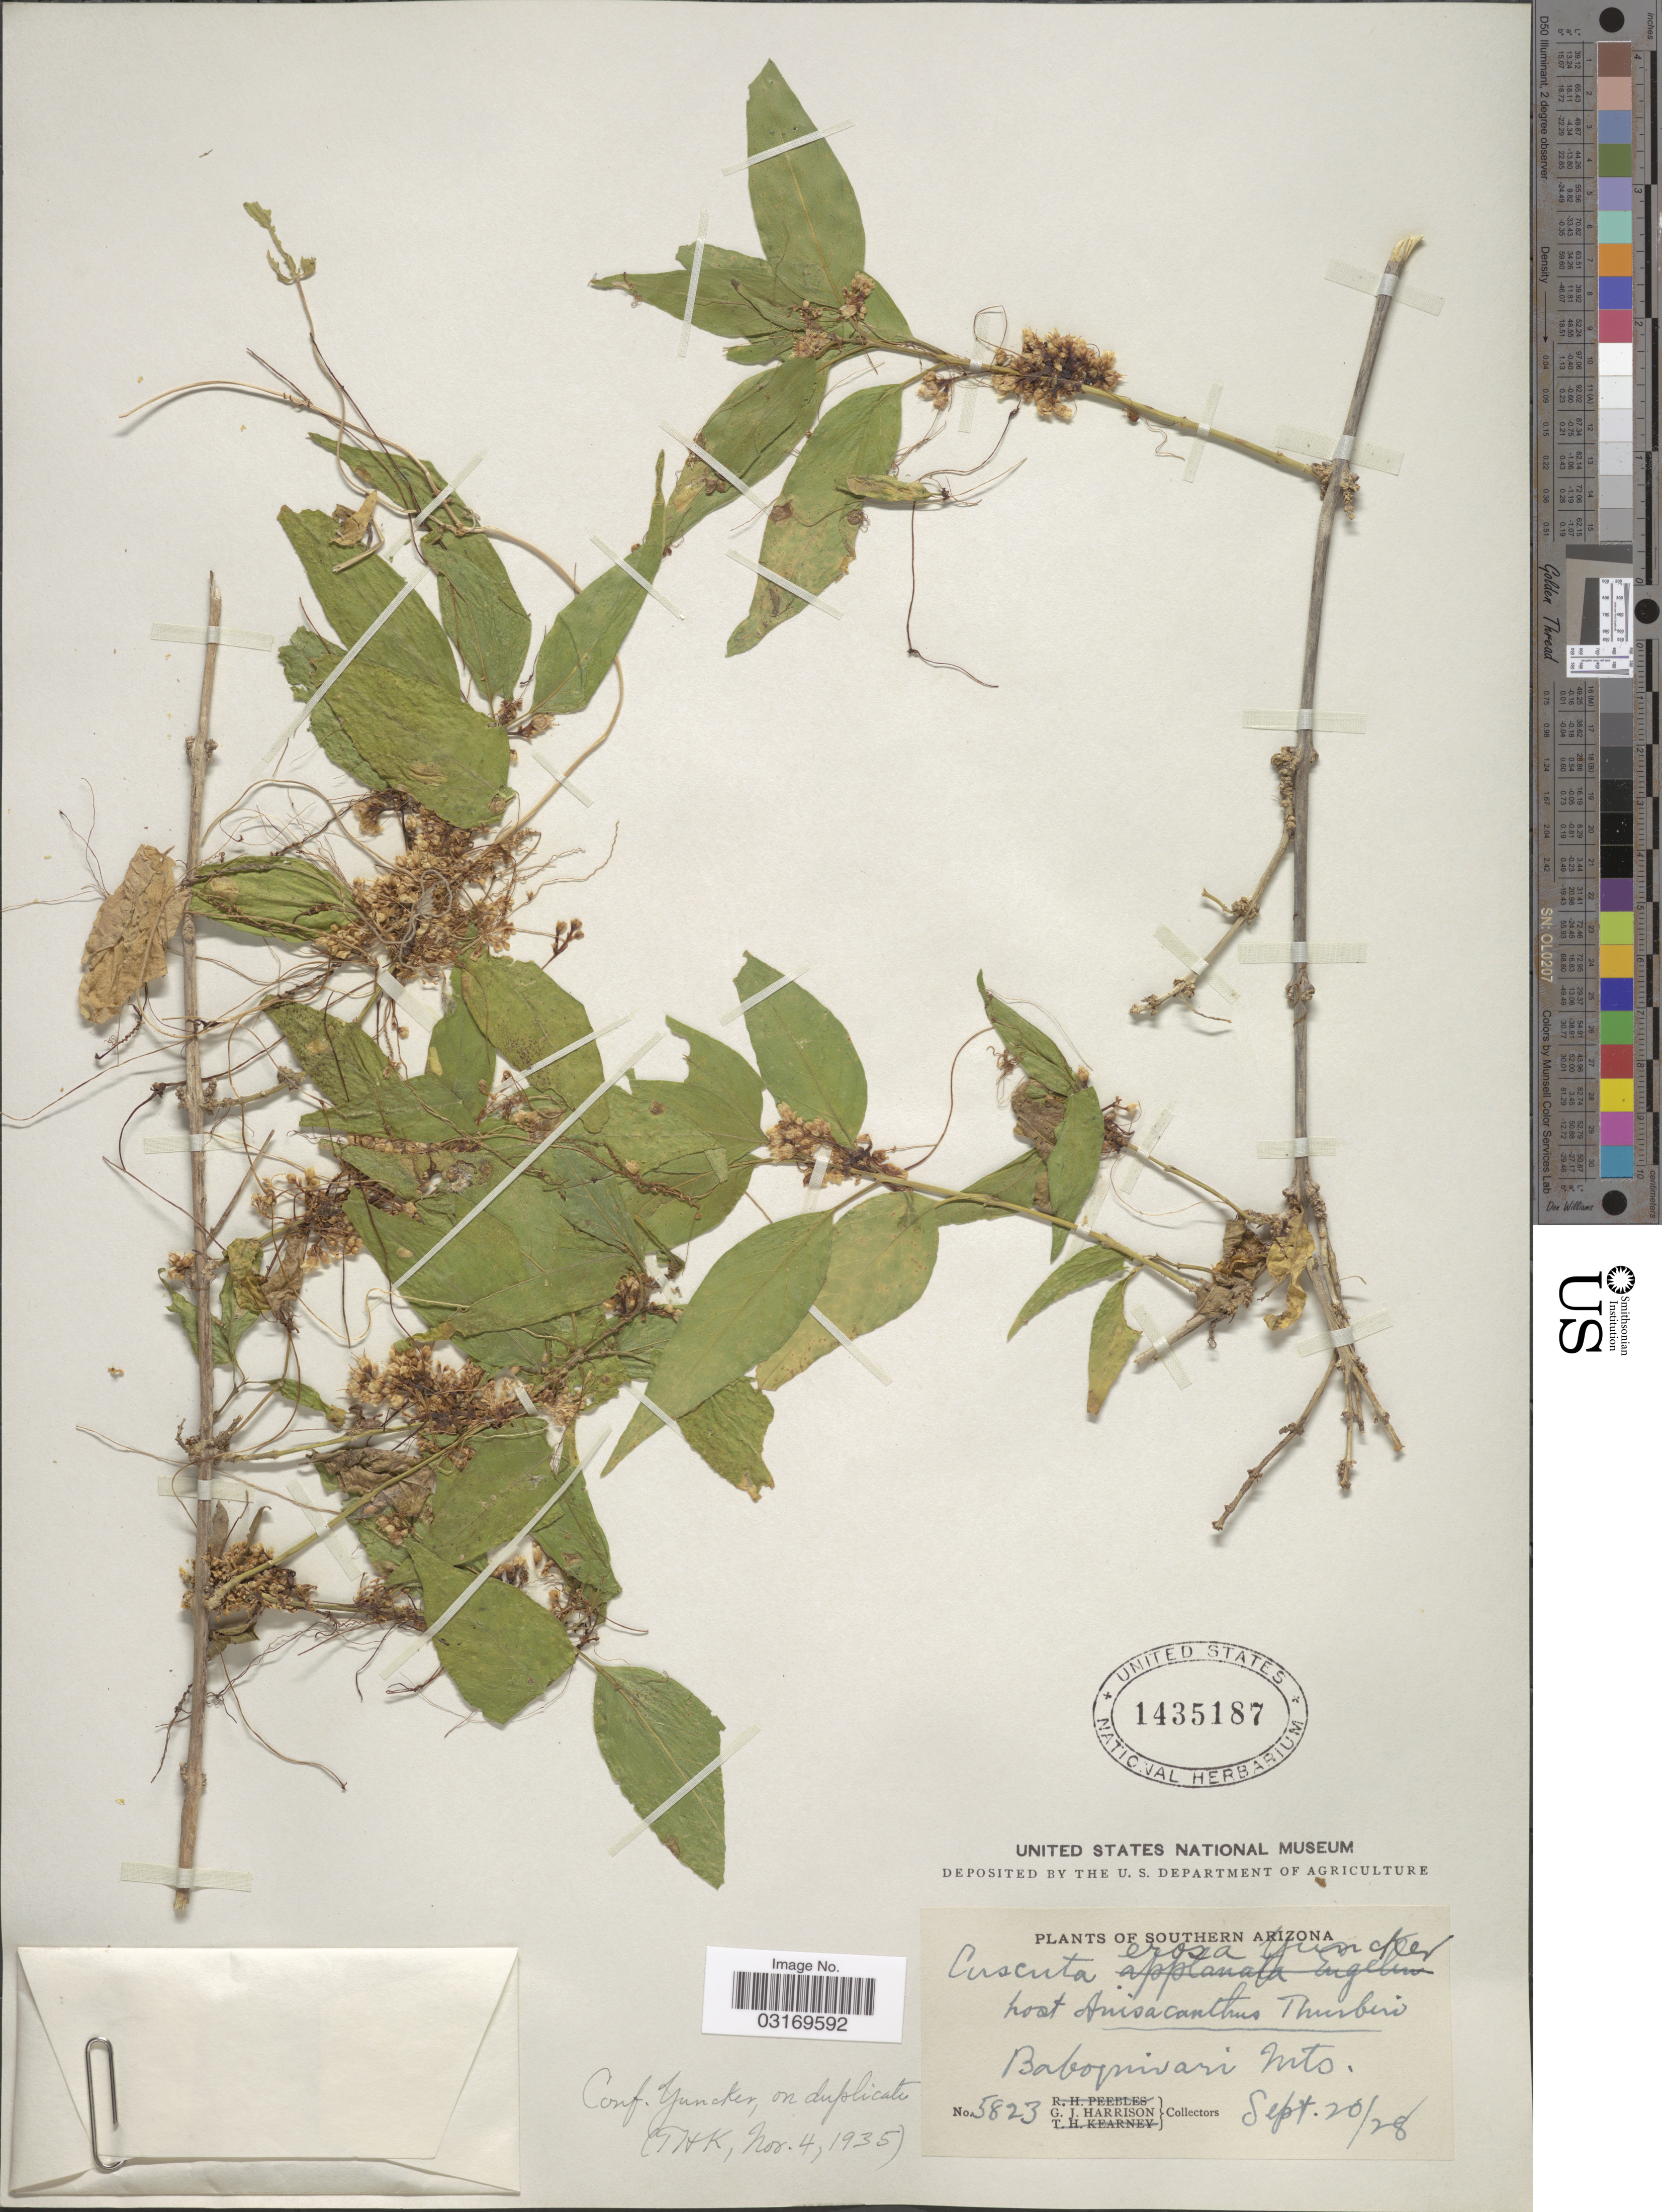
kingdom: Plantae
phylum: Tracheophyta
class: Magnoliopsida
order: Solanales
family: Convolvulaceae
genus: Cuscuta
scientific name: Cuscuta erosa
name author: Yunck.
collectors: G. J. Harrison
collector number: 5823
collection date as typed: Transcribed d/m/y: 20/9/28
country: United States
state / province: Arizona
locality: Southern Arizona. Baboquivari Mts.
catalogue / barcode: US 1435187